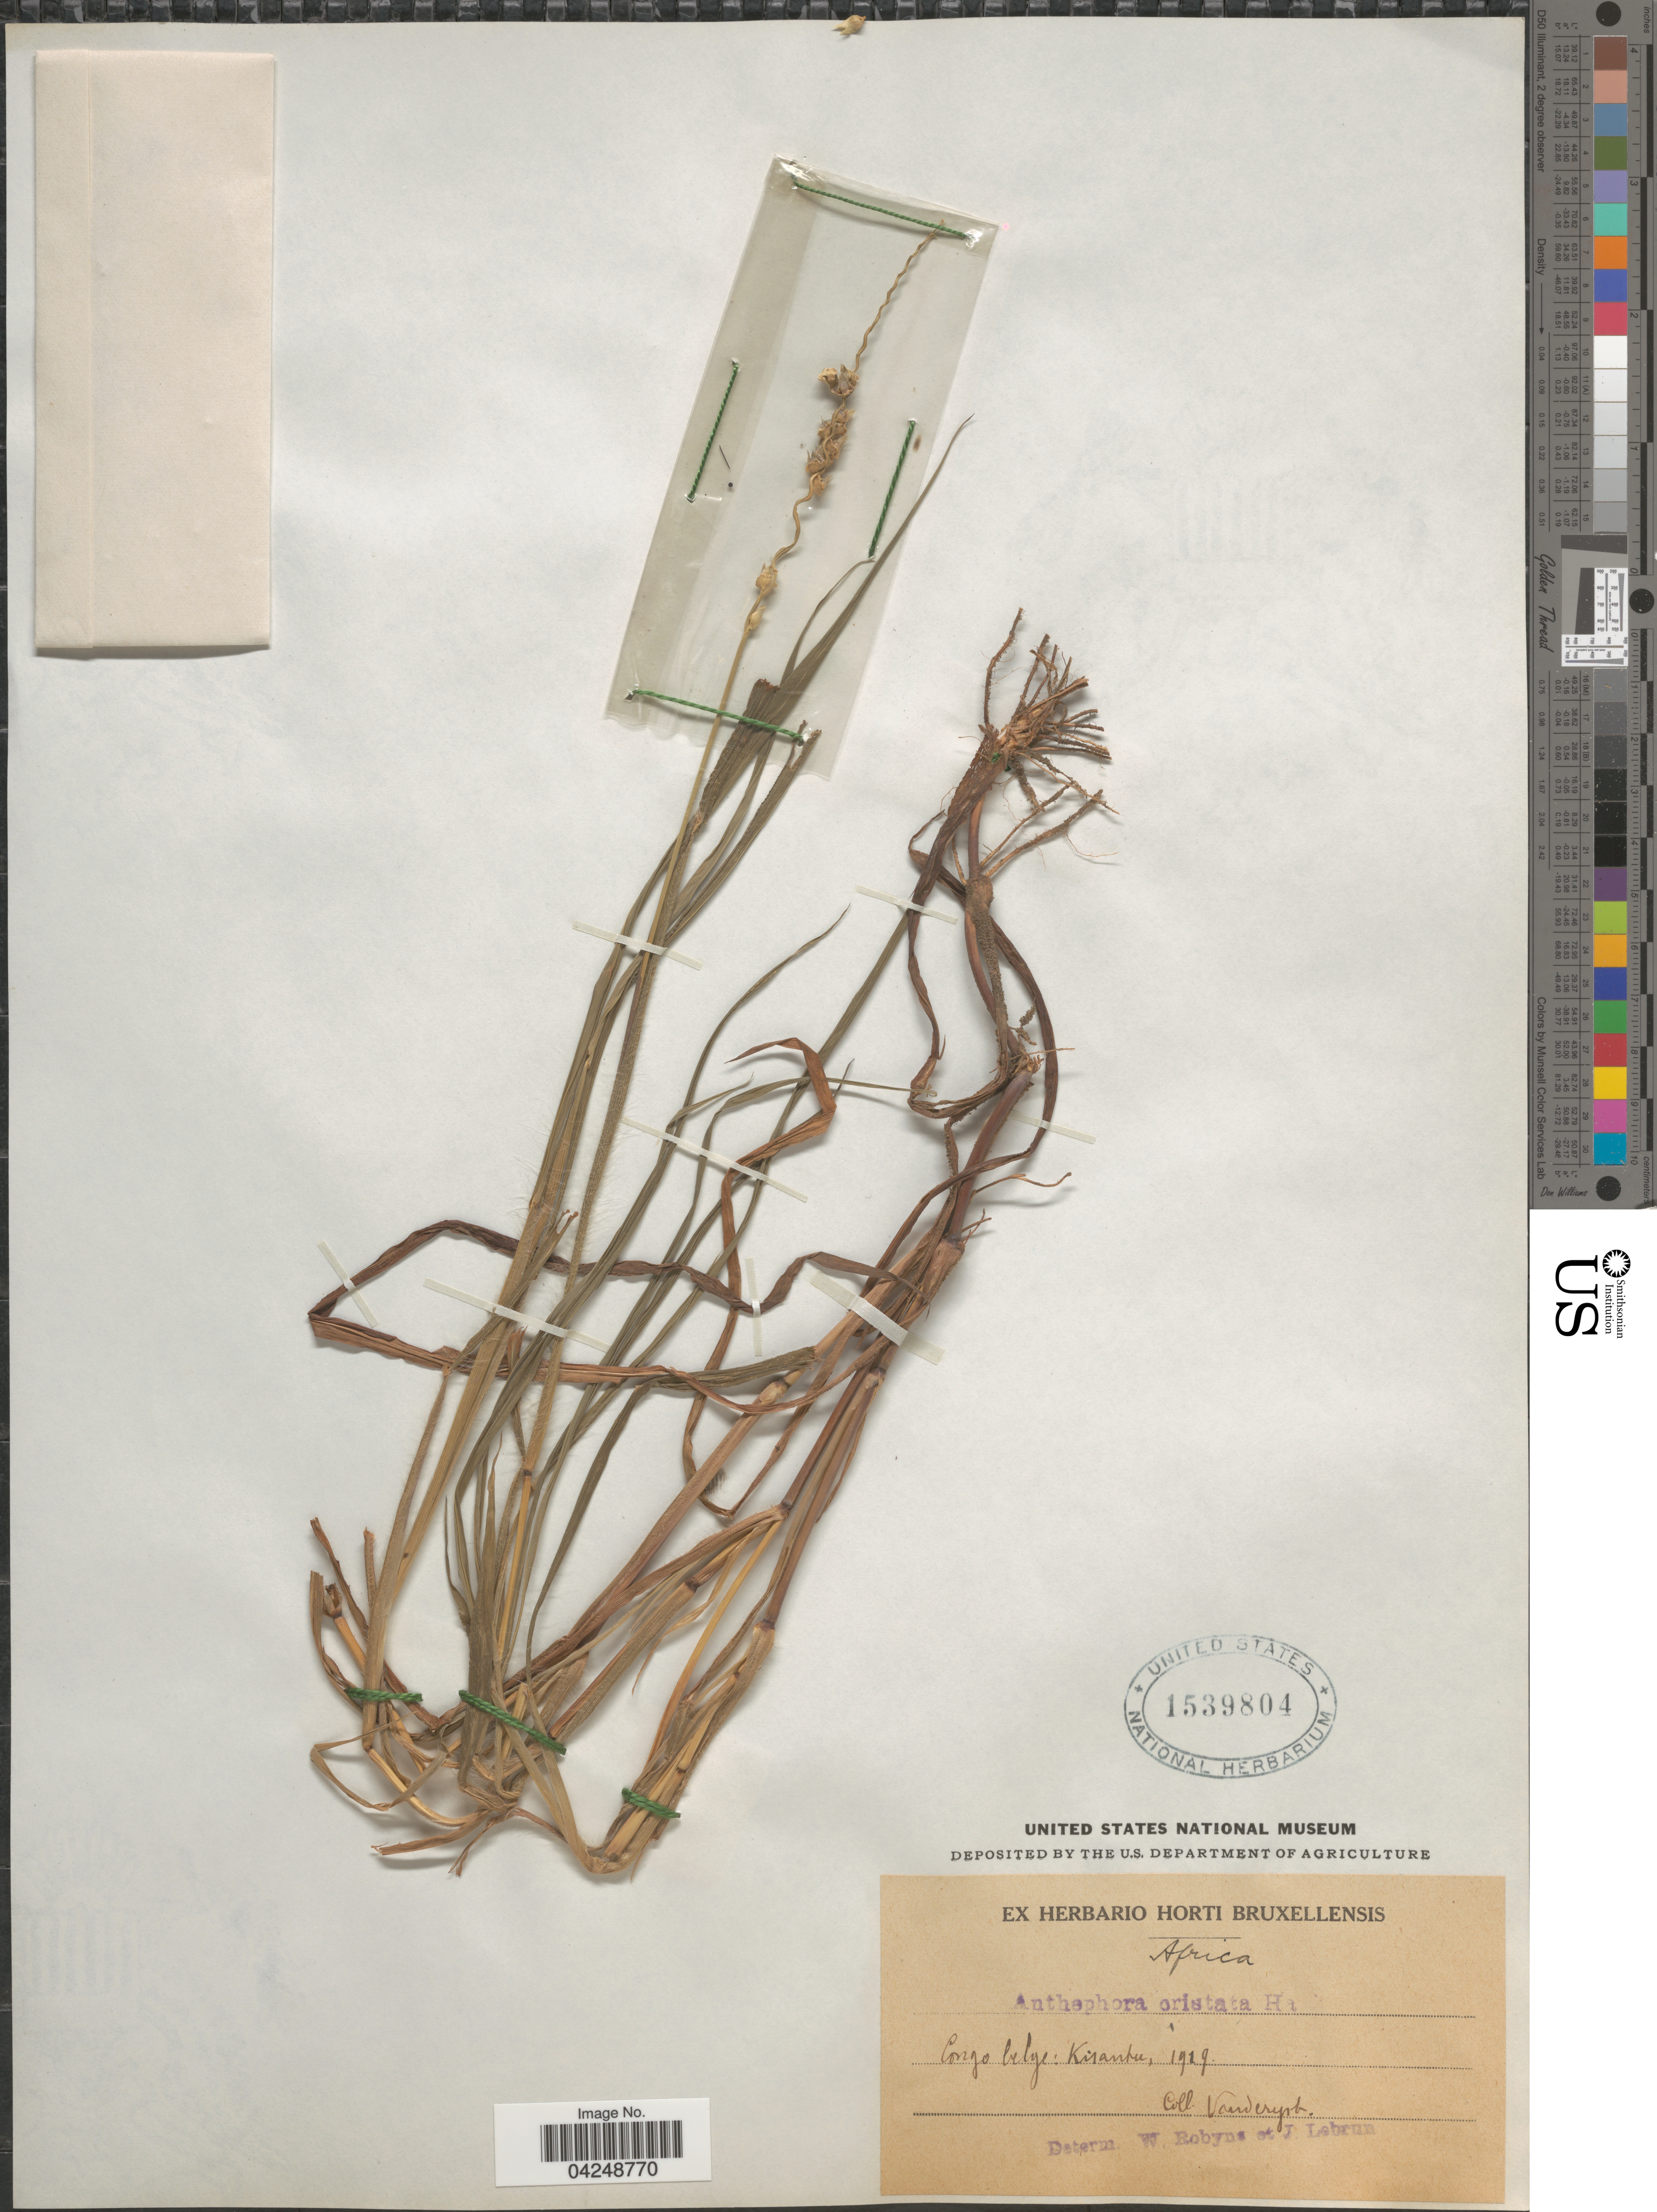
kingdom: Plantae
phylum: Tracheophyta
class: Liliopsida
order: Poales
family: Poaceae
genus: Anthephora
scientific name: Anthephora cristata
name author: (Döll) De Wild. & Durand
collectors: Vanderyst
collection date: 1929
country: Congo, Democratic Republic of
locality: Congo Belge: Kisantu.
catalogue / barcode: US 1539804